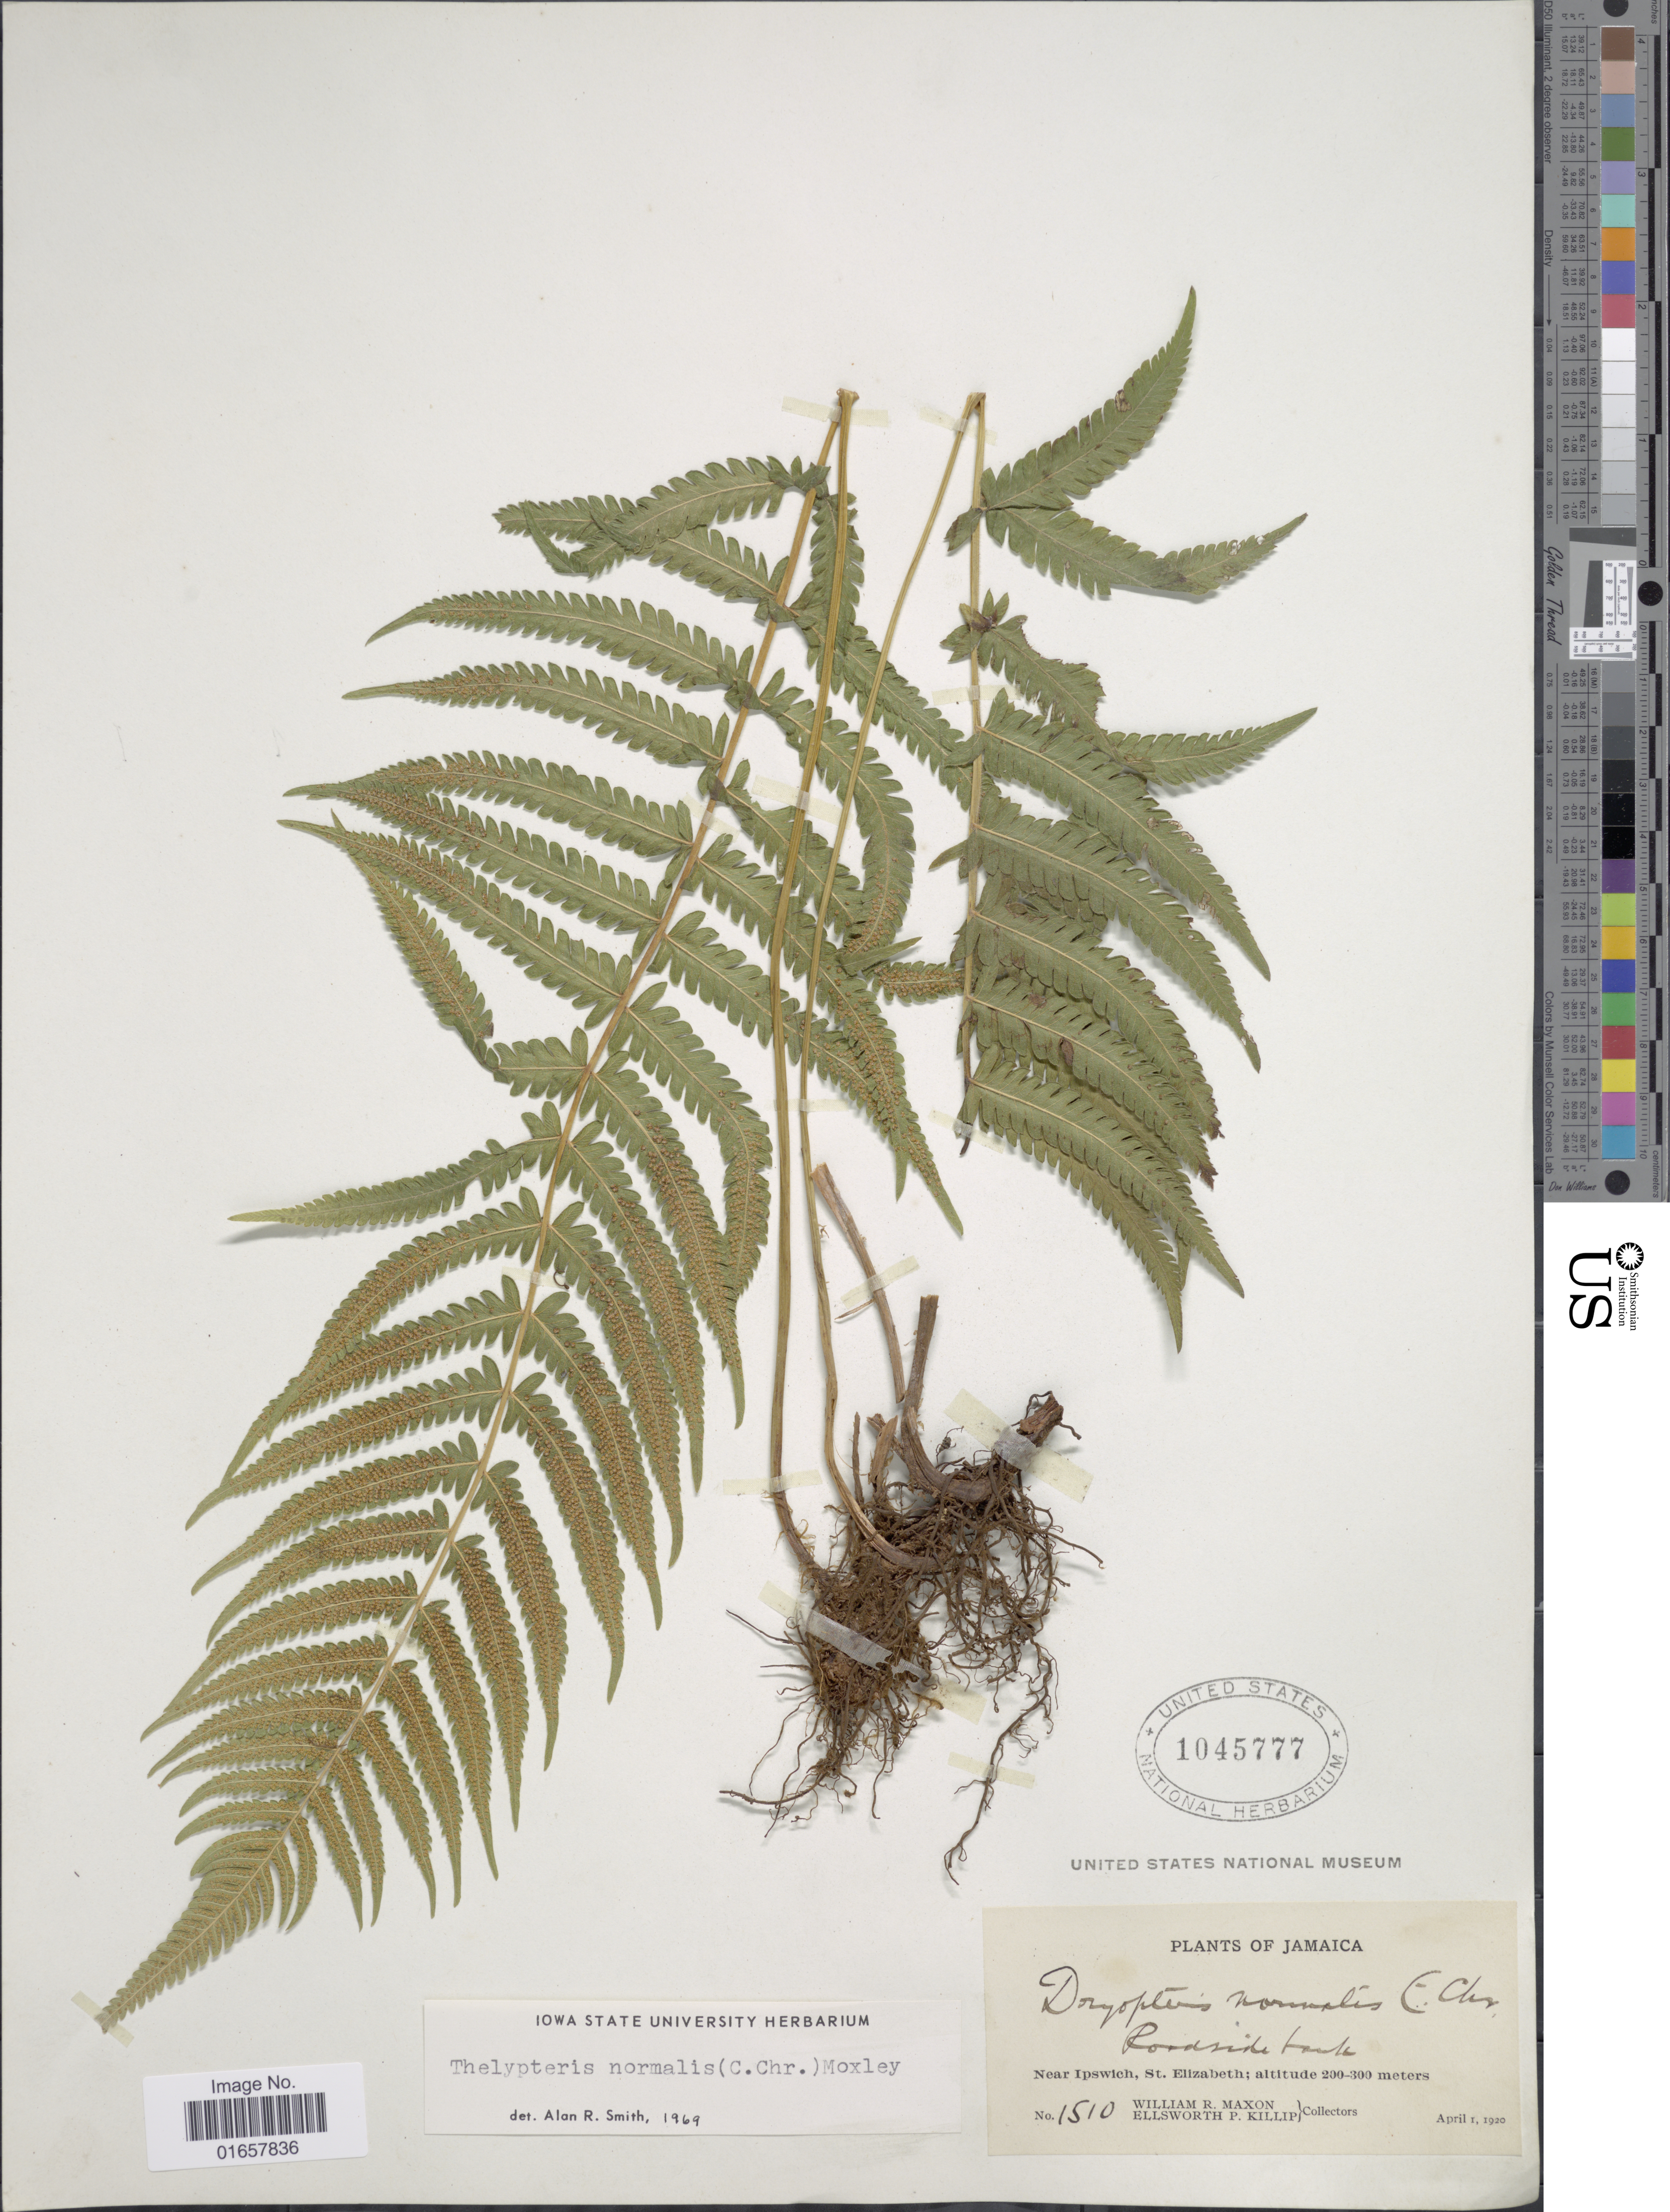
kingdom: Plantae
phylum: Tracheophyta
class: Polypodiopsida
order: Polypodiales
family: Thelypteridaceae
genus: Christella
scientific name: Christella kunthii comb. ined.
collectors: W. R. Maxon & E. P. Killip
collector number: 1510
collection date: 1920-04-01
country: Jamaica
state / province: Saint Elizabeth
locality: Jamaica, near Ipswich, St. Elizabeth.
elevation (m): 200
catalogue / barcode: US 1045777